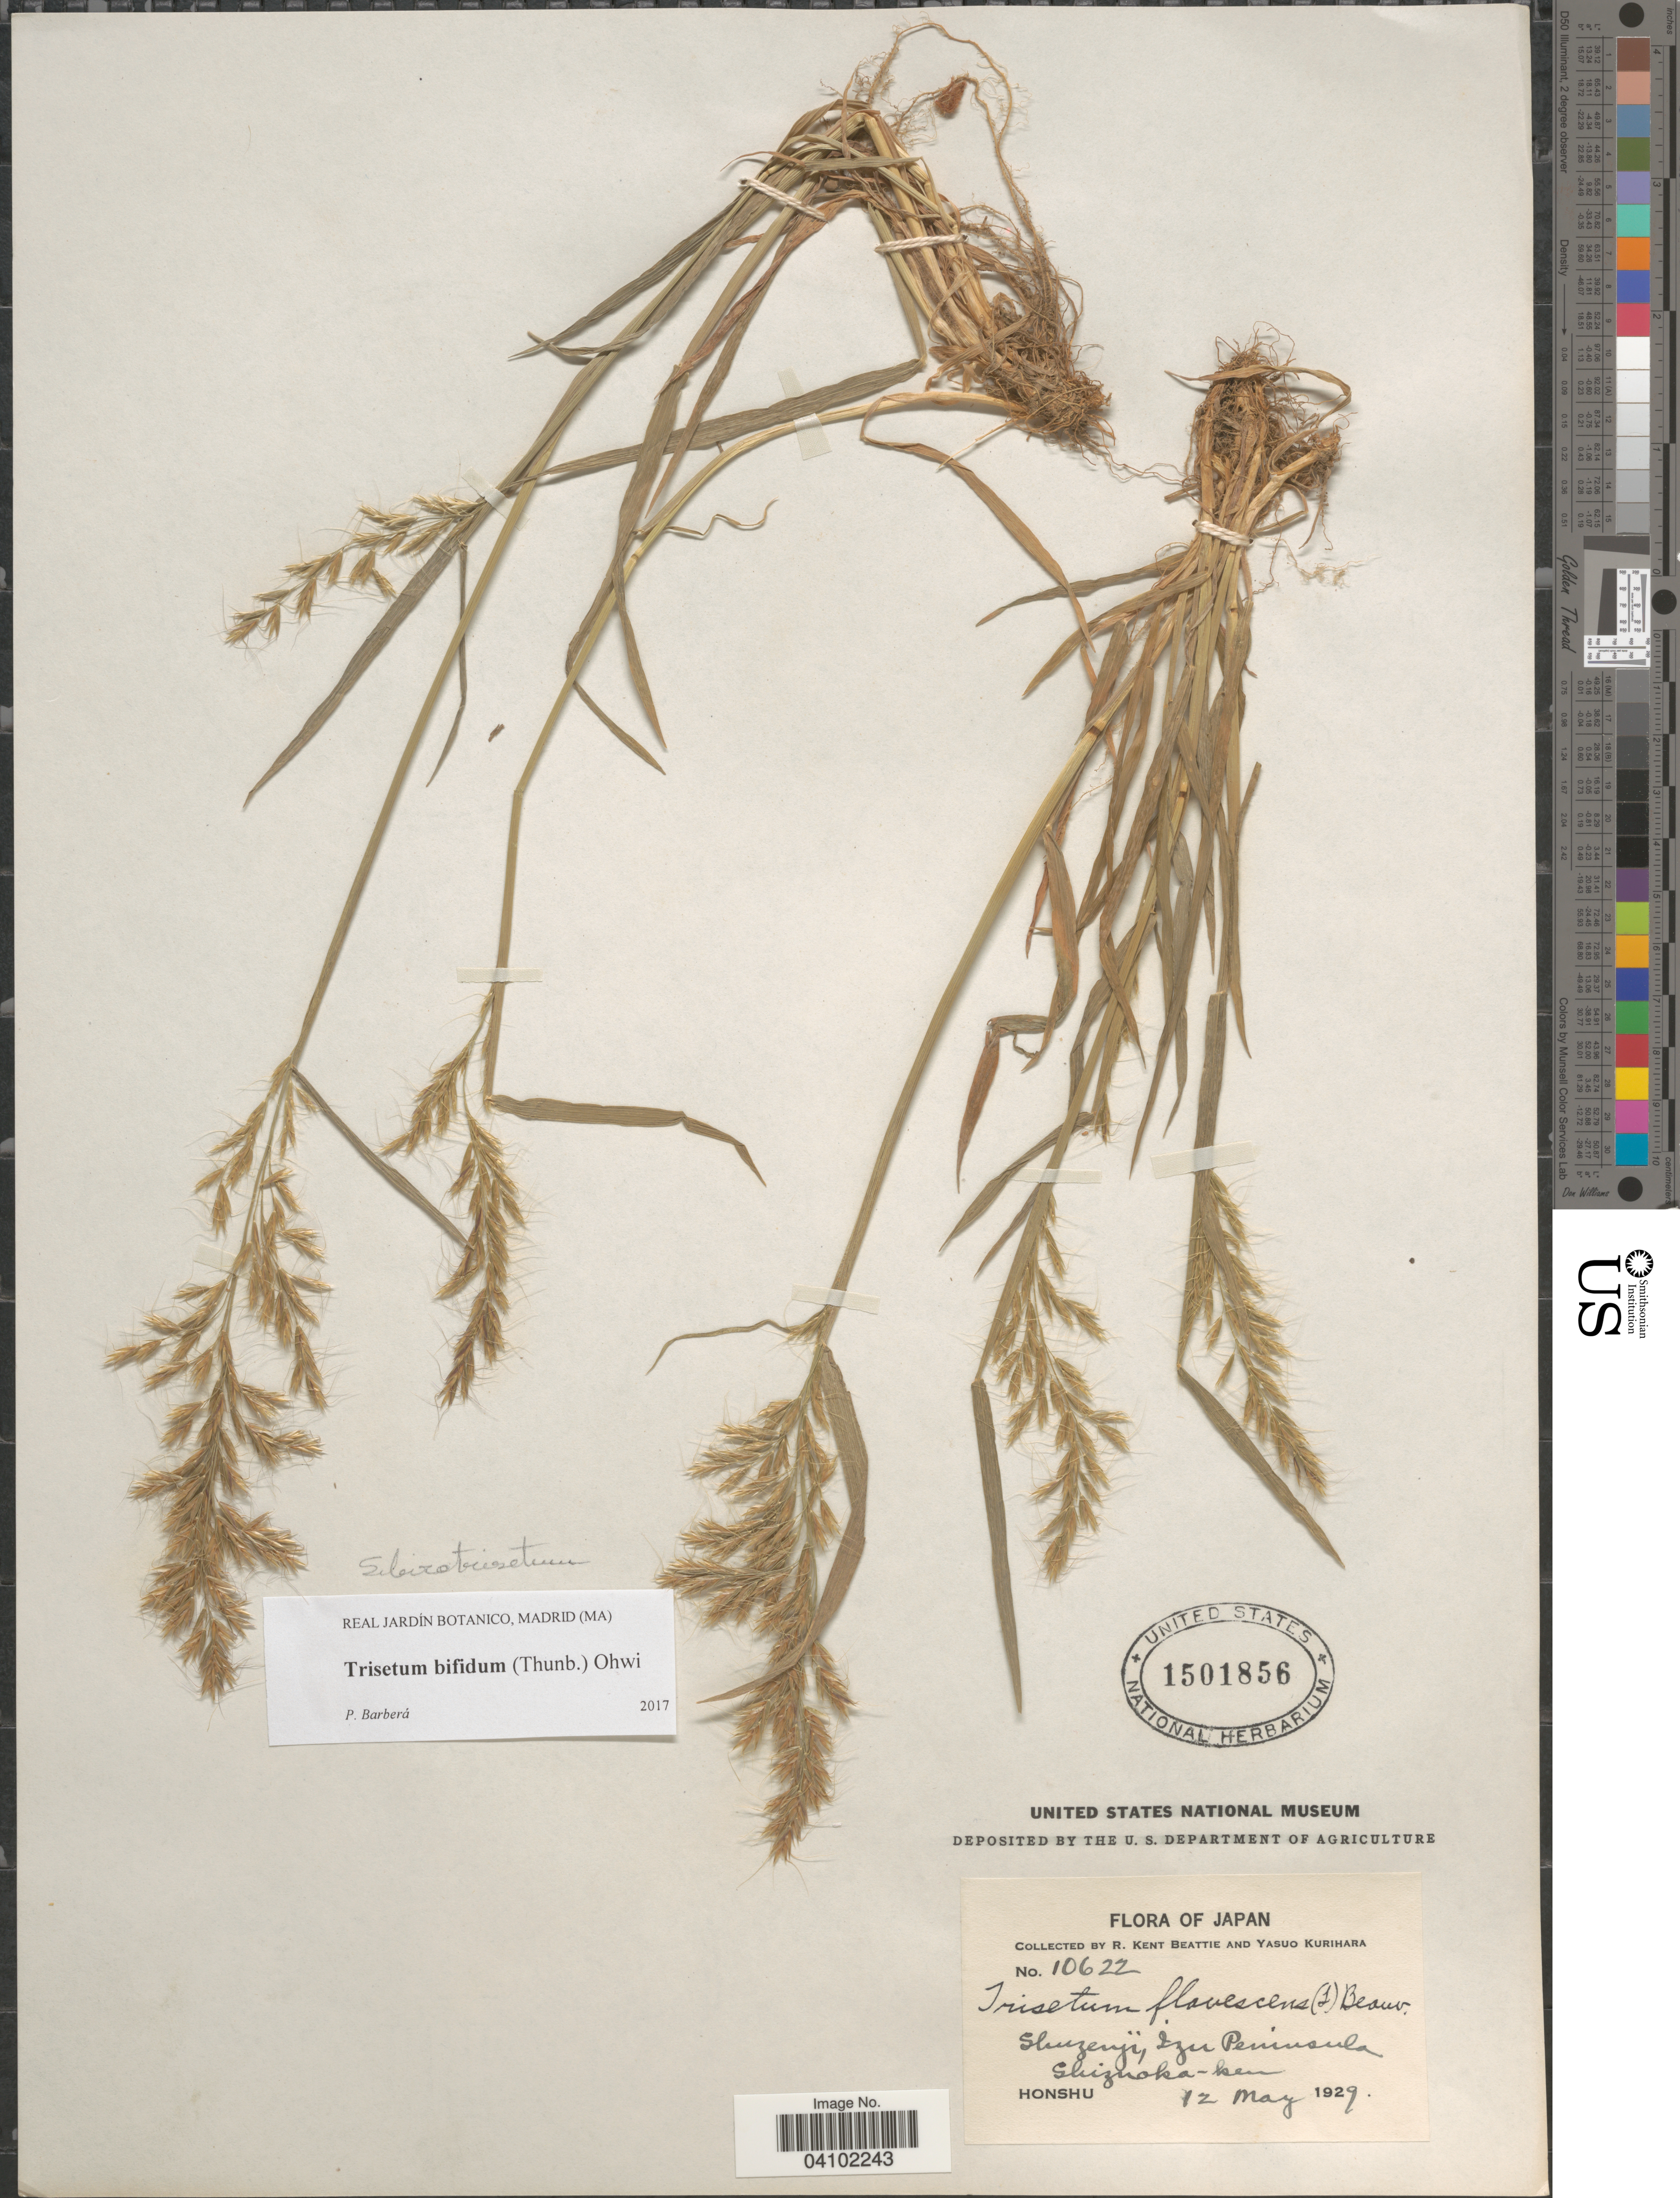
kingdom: Plantae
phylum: Tracheophyta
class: Liliopsida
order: Poales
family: Poaceae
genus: Sibirotrisetum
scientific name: Sibirotrisetum bifidum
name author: (Thunb.) Barberá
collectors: R. K. Beattie & Y. Kurihara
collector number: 10622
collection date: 1929-05-12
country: Japan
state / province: Sizuoka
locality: Shuzenji, Izu Peninsula. Sizuoka-ken. Honshu.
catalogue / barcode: US 1501856